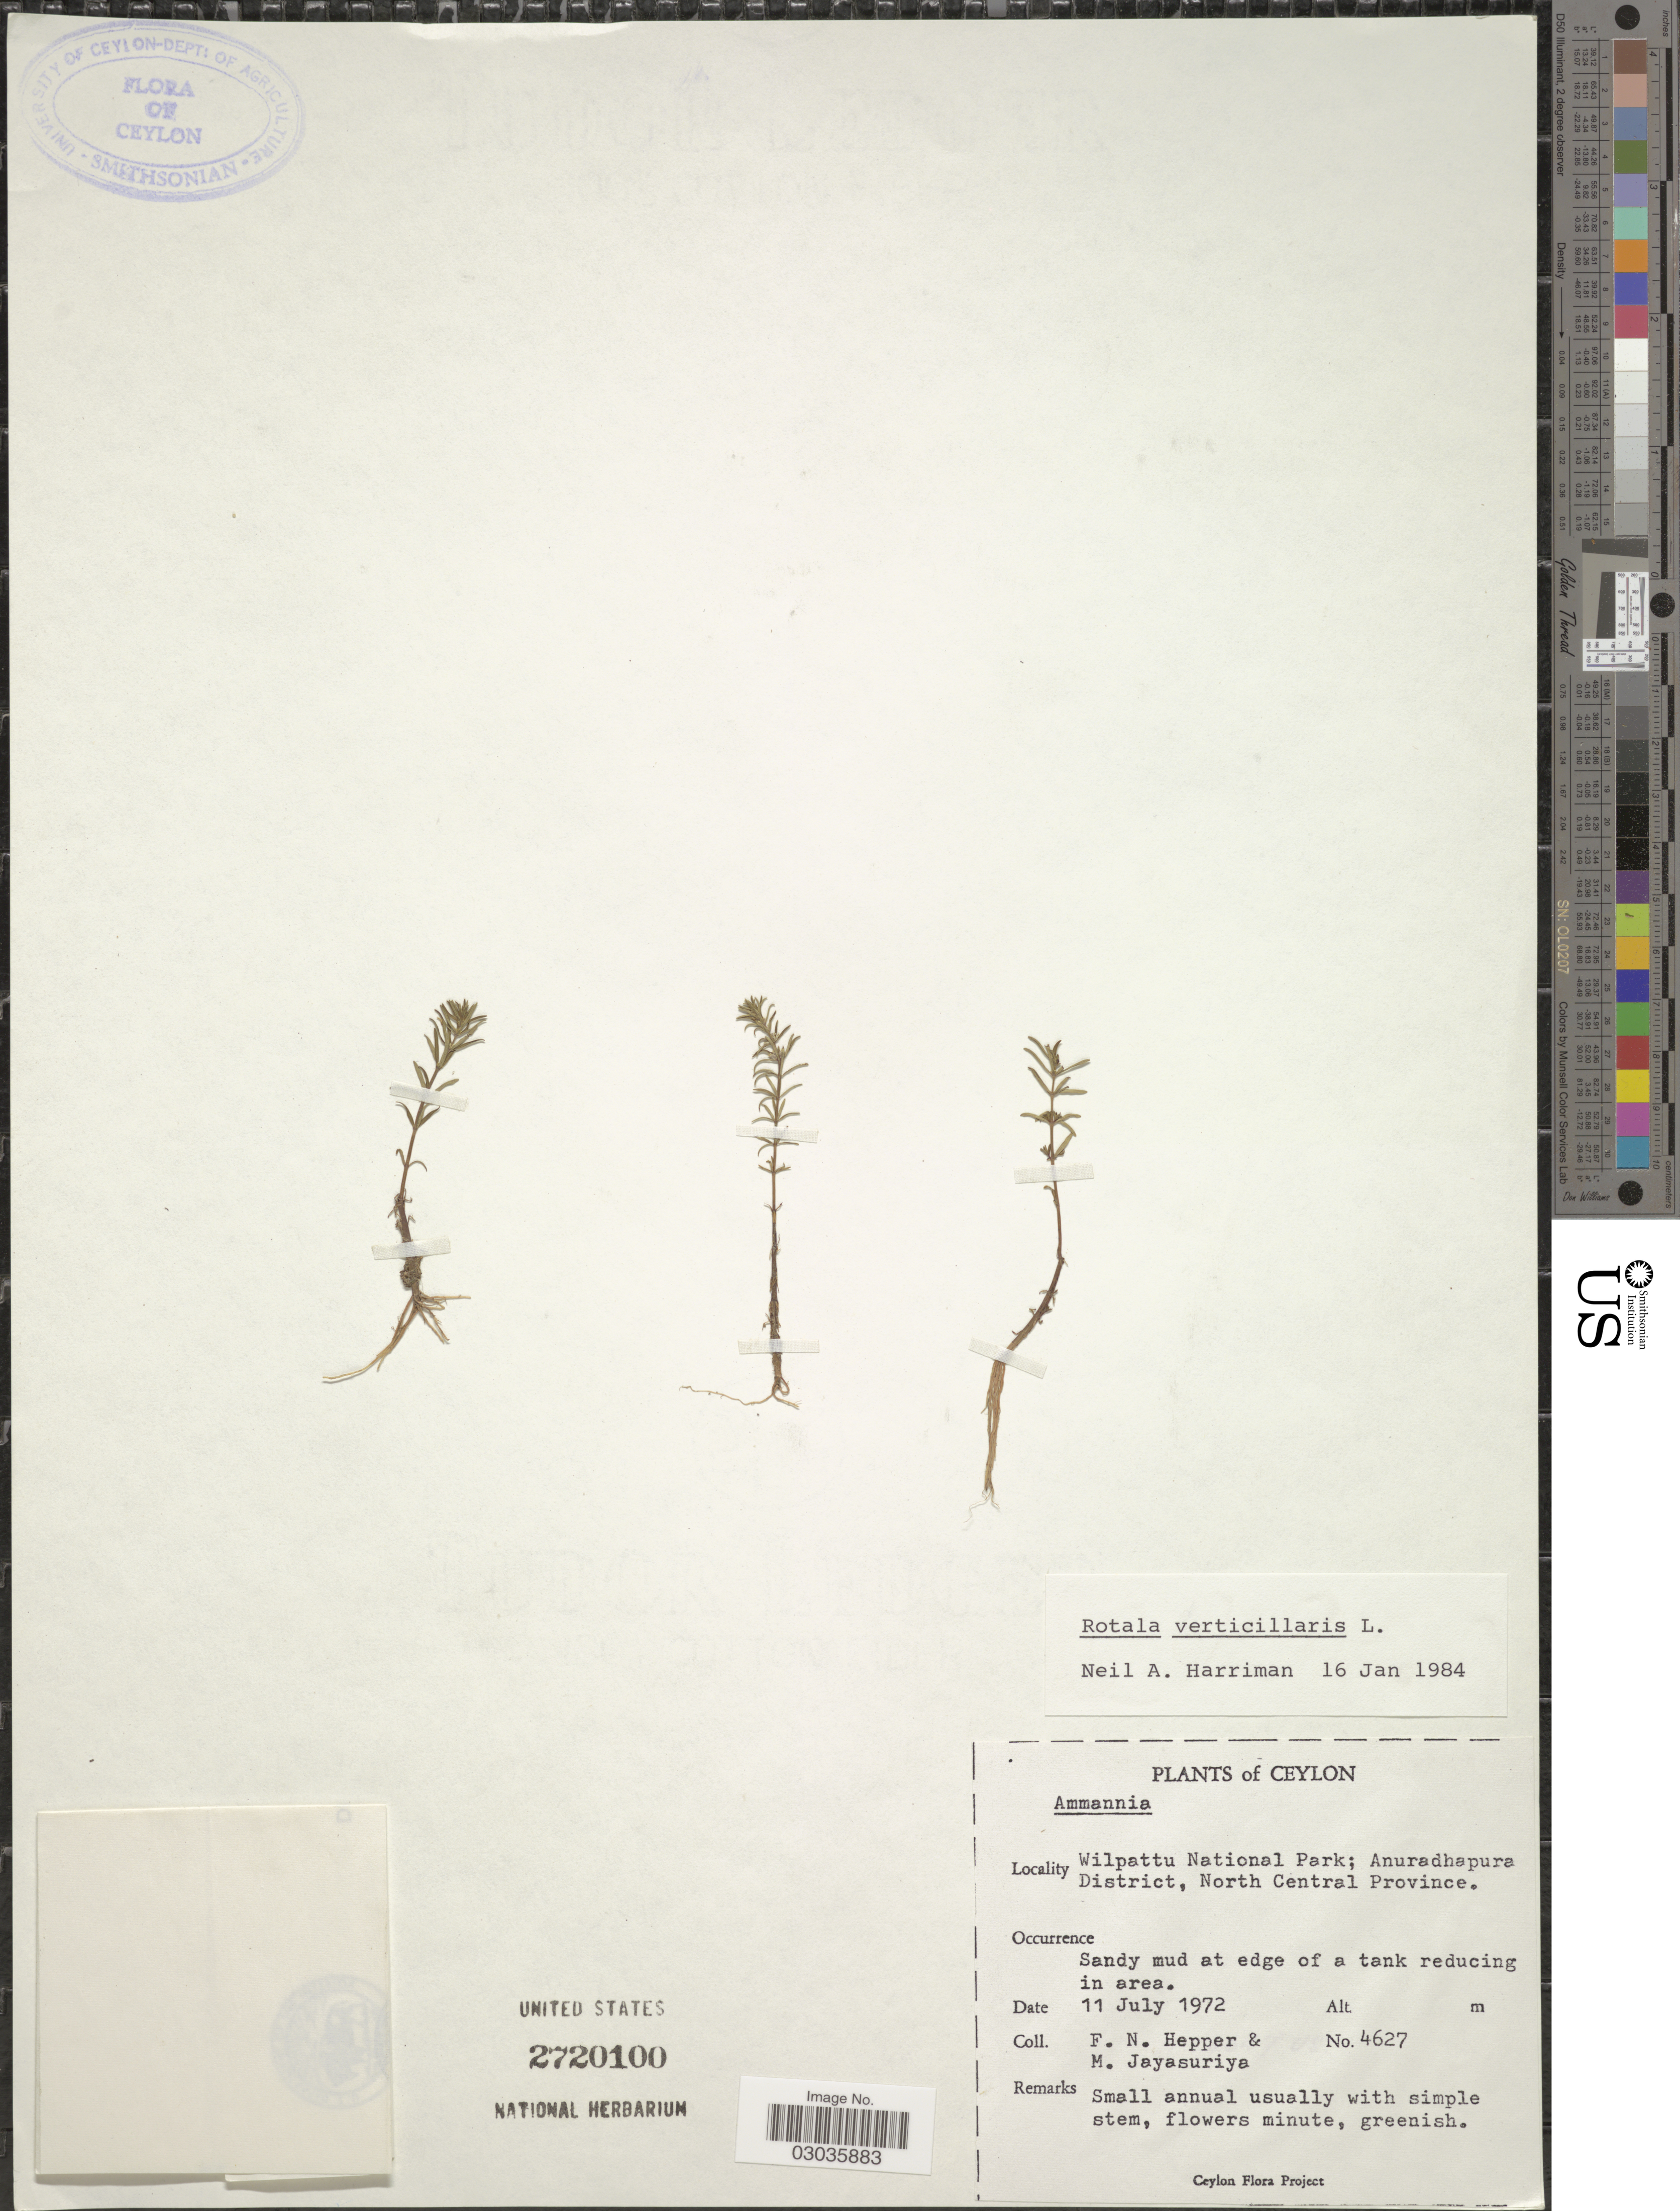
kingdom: Plantae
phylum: Tracheophyta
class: Magnoliopsida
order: Myrtales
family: Lythraceae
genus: Rotala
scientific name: Rotala verticillaris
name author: L.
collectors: F. Hepper & M. Jayasuriya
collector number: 4627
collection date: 1972-07-11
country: Sri Lanka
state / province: North Central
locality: Ceylon. Wilpattu National Park; Anuradhapura District.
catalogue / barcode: US 2720100